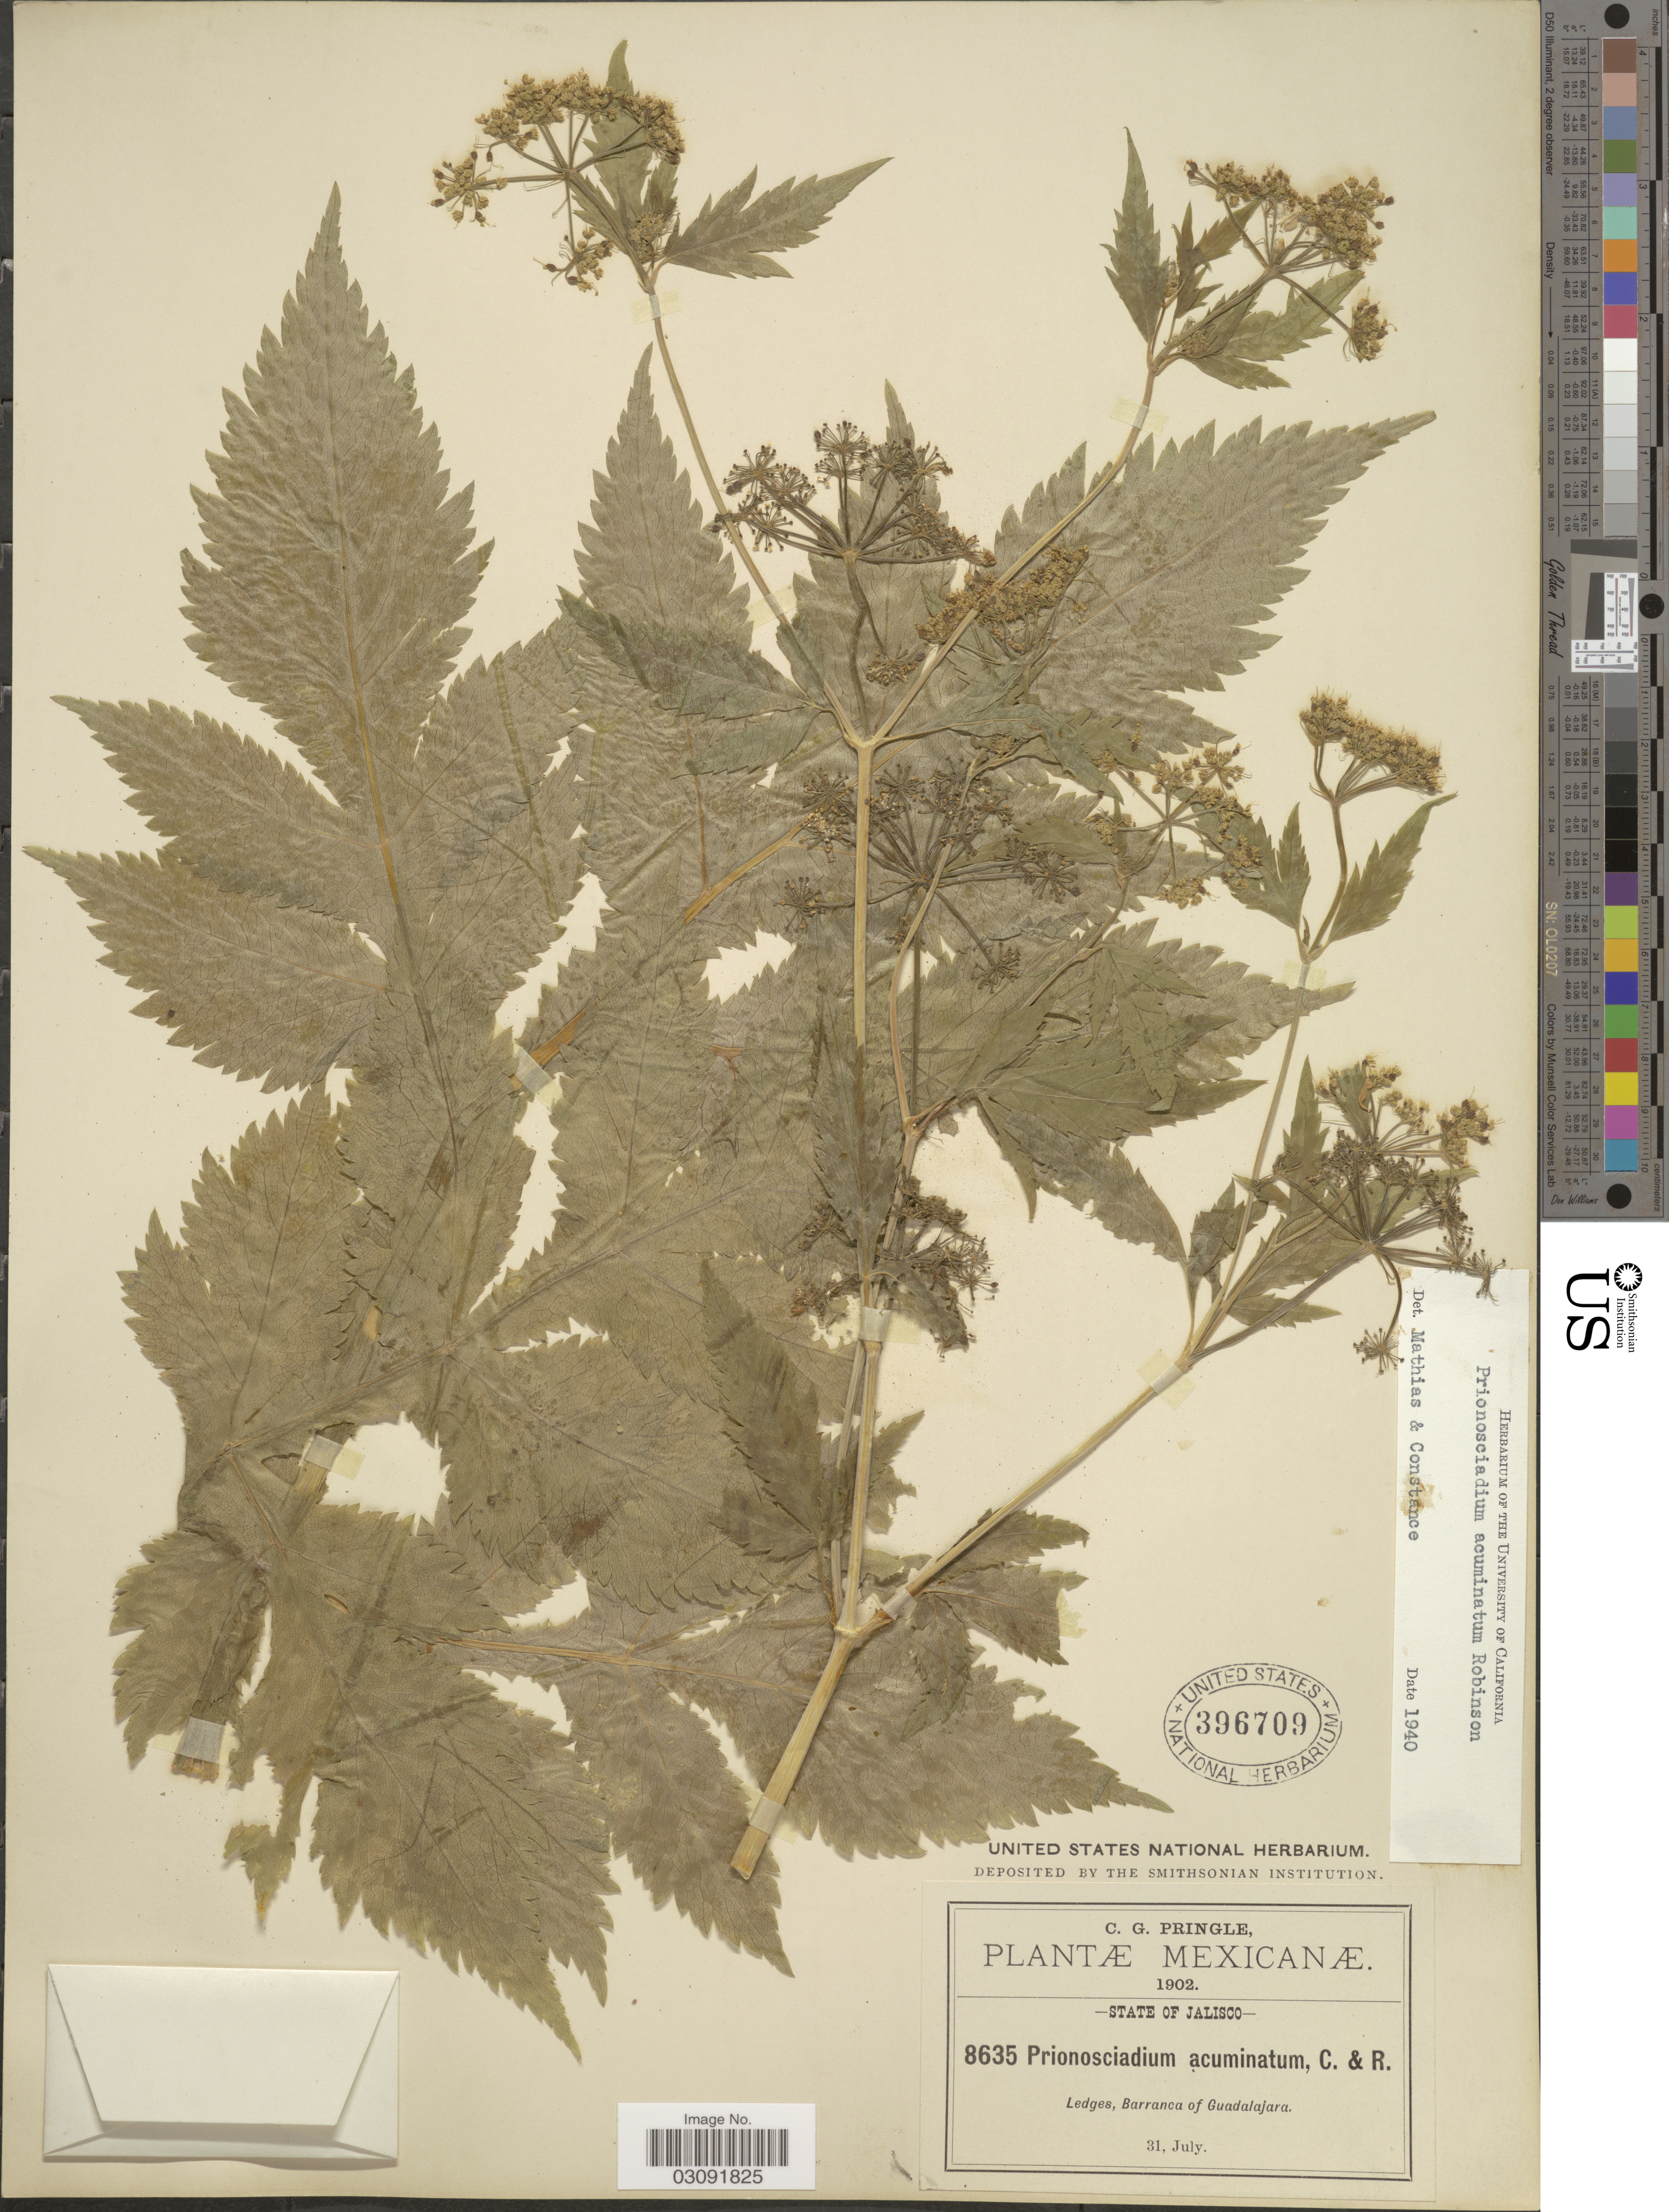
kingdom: Plantae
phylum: Tracheophyta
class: Magnoliopsida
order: Apiales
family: Apiaceae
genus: Prionosciadium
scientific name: Prionosciadium acuminatum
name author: B.L. Rob. ex J.M. Coult. & Rose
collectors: C. G. Pringle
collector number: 8635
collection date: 1902-07-31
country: Mexico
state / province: Jalisco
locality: Ledges, Barranca of Guadalajara.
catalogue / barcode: US 396709